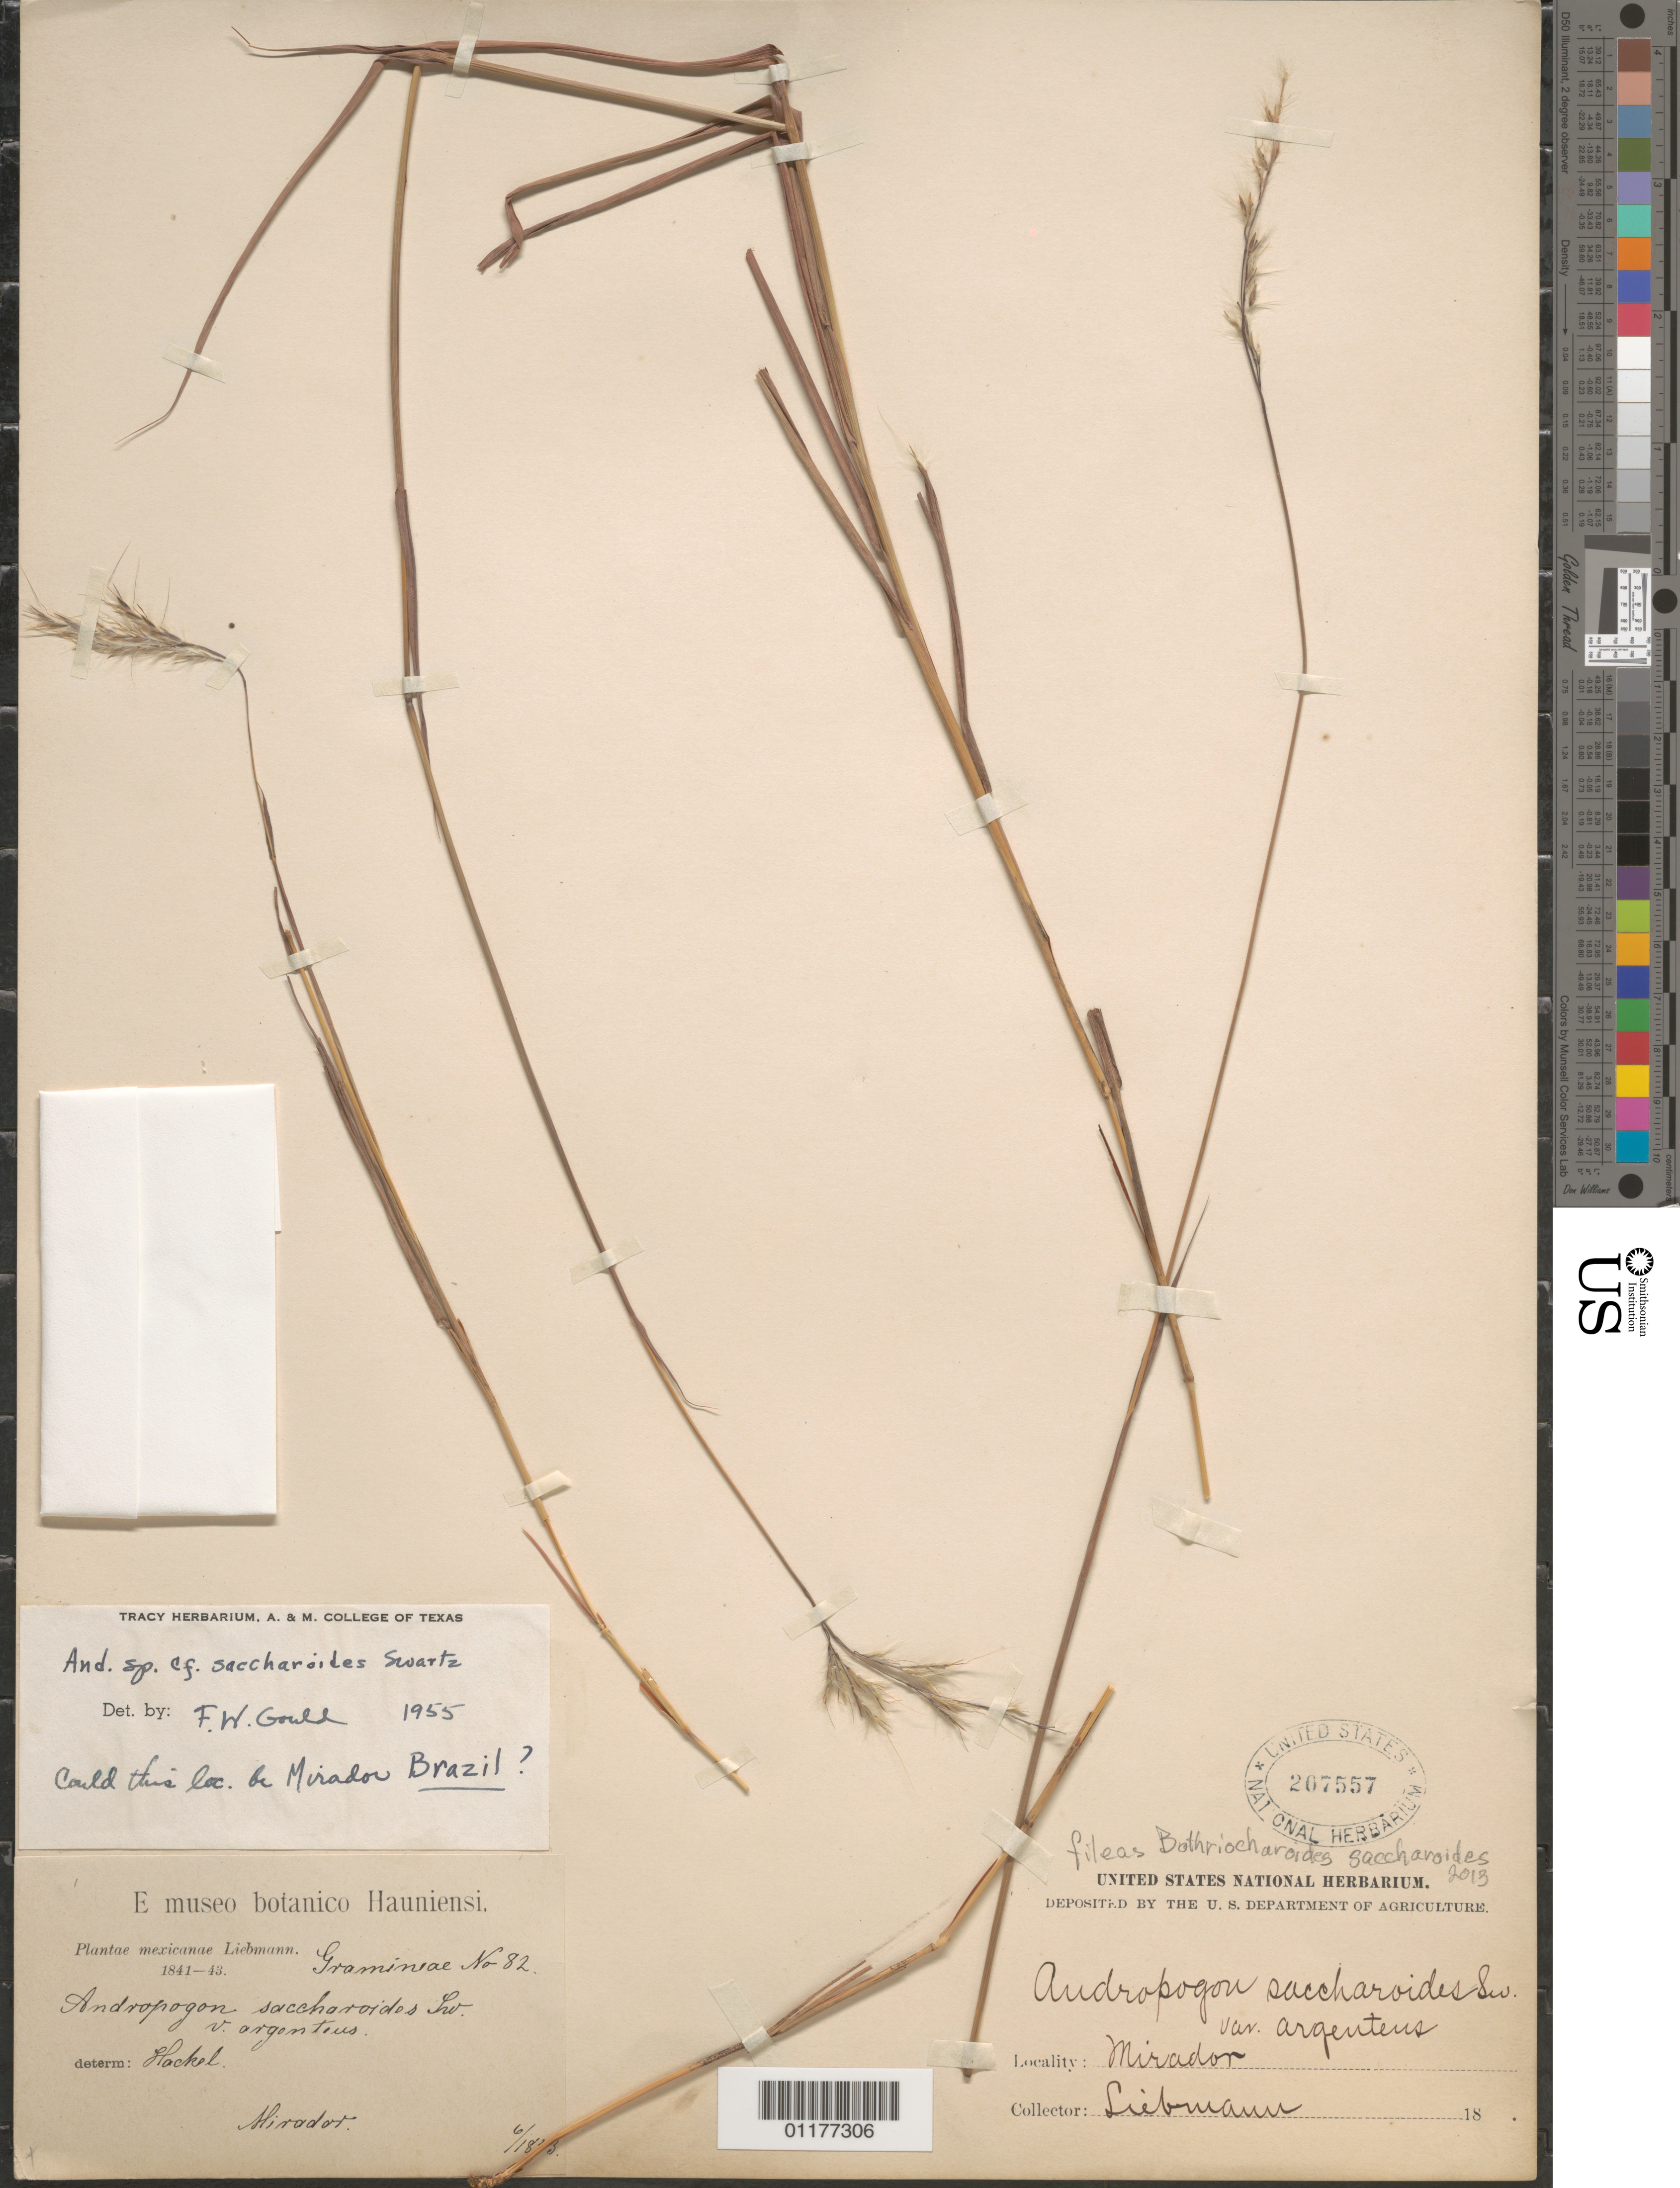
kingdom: Plantae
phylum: Tracheophyta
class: Liliopsida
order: Poales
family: Poaceae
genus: Bothriochloa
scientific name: Bothriochloa saccharoides subsp. saccharoides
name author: (Sw.) Rydb.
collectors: F. M. Liebmann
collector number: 82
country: Mexico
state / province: Distrito Federal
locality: Mirador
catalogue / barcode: US 207557